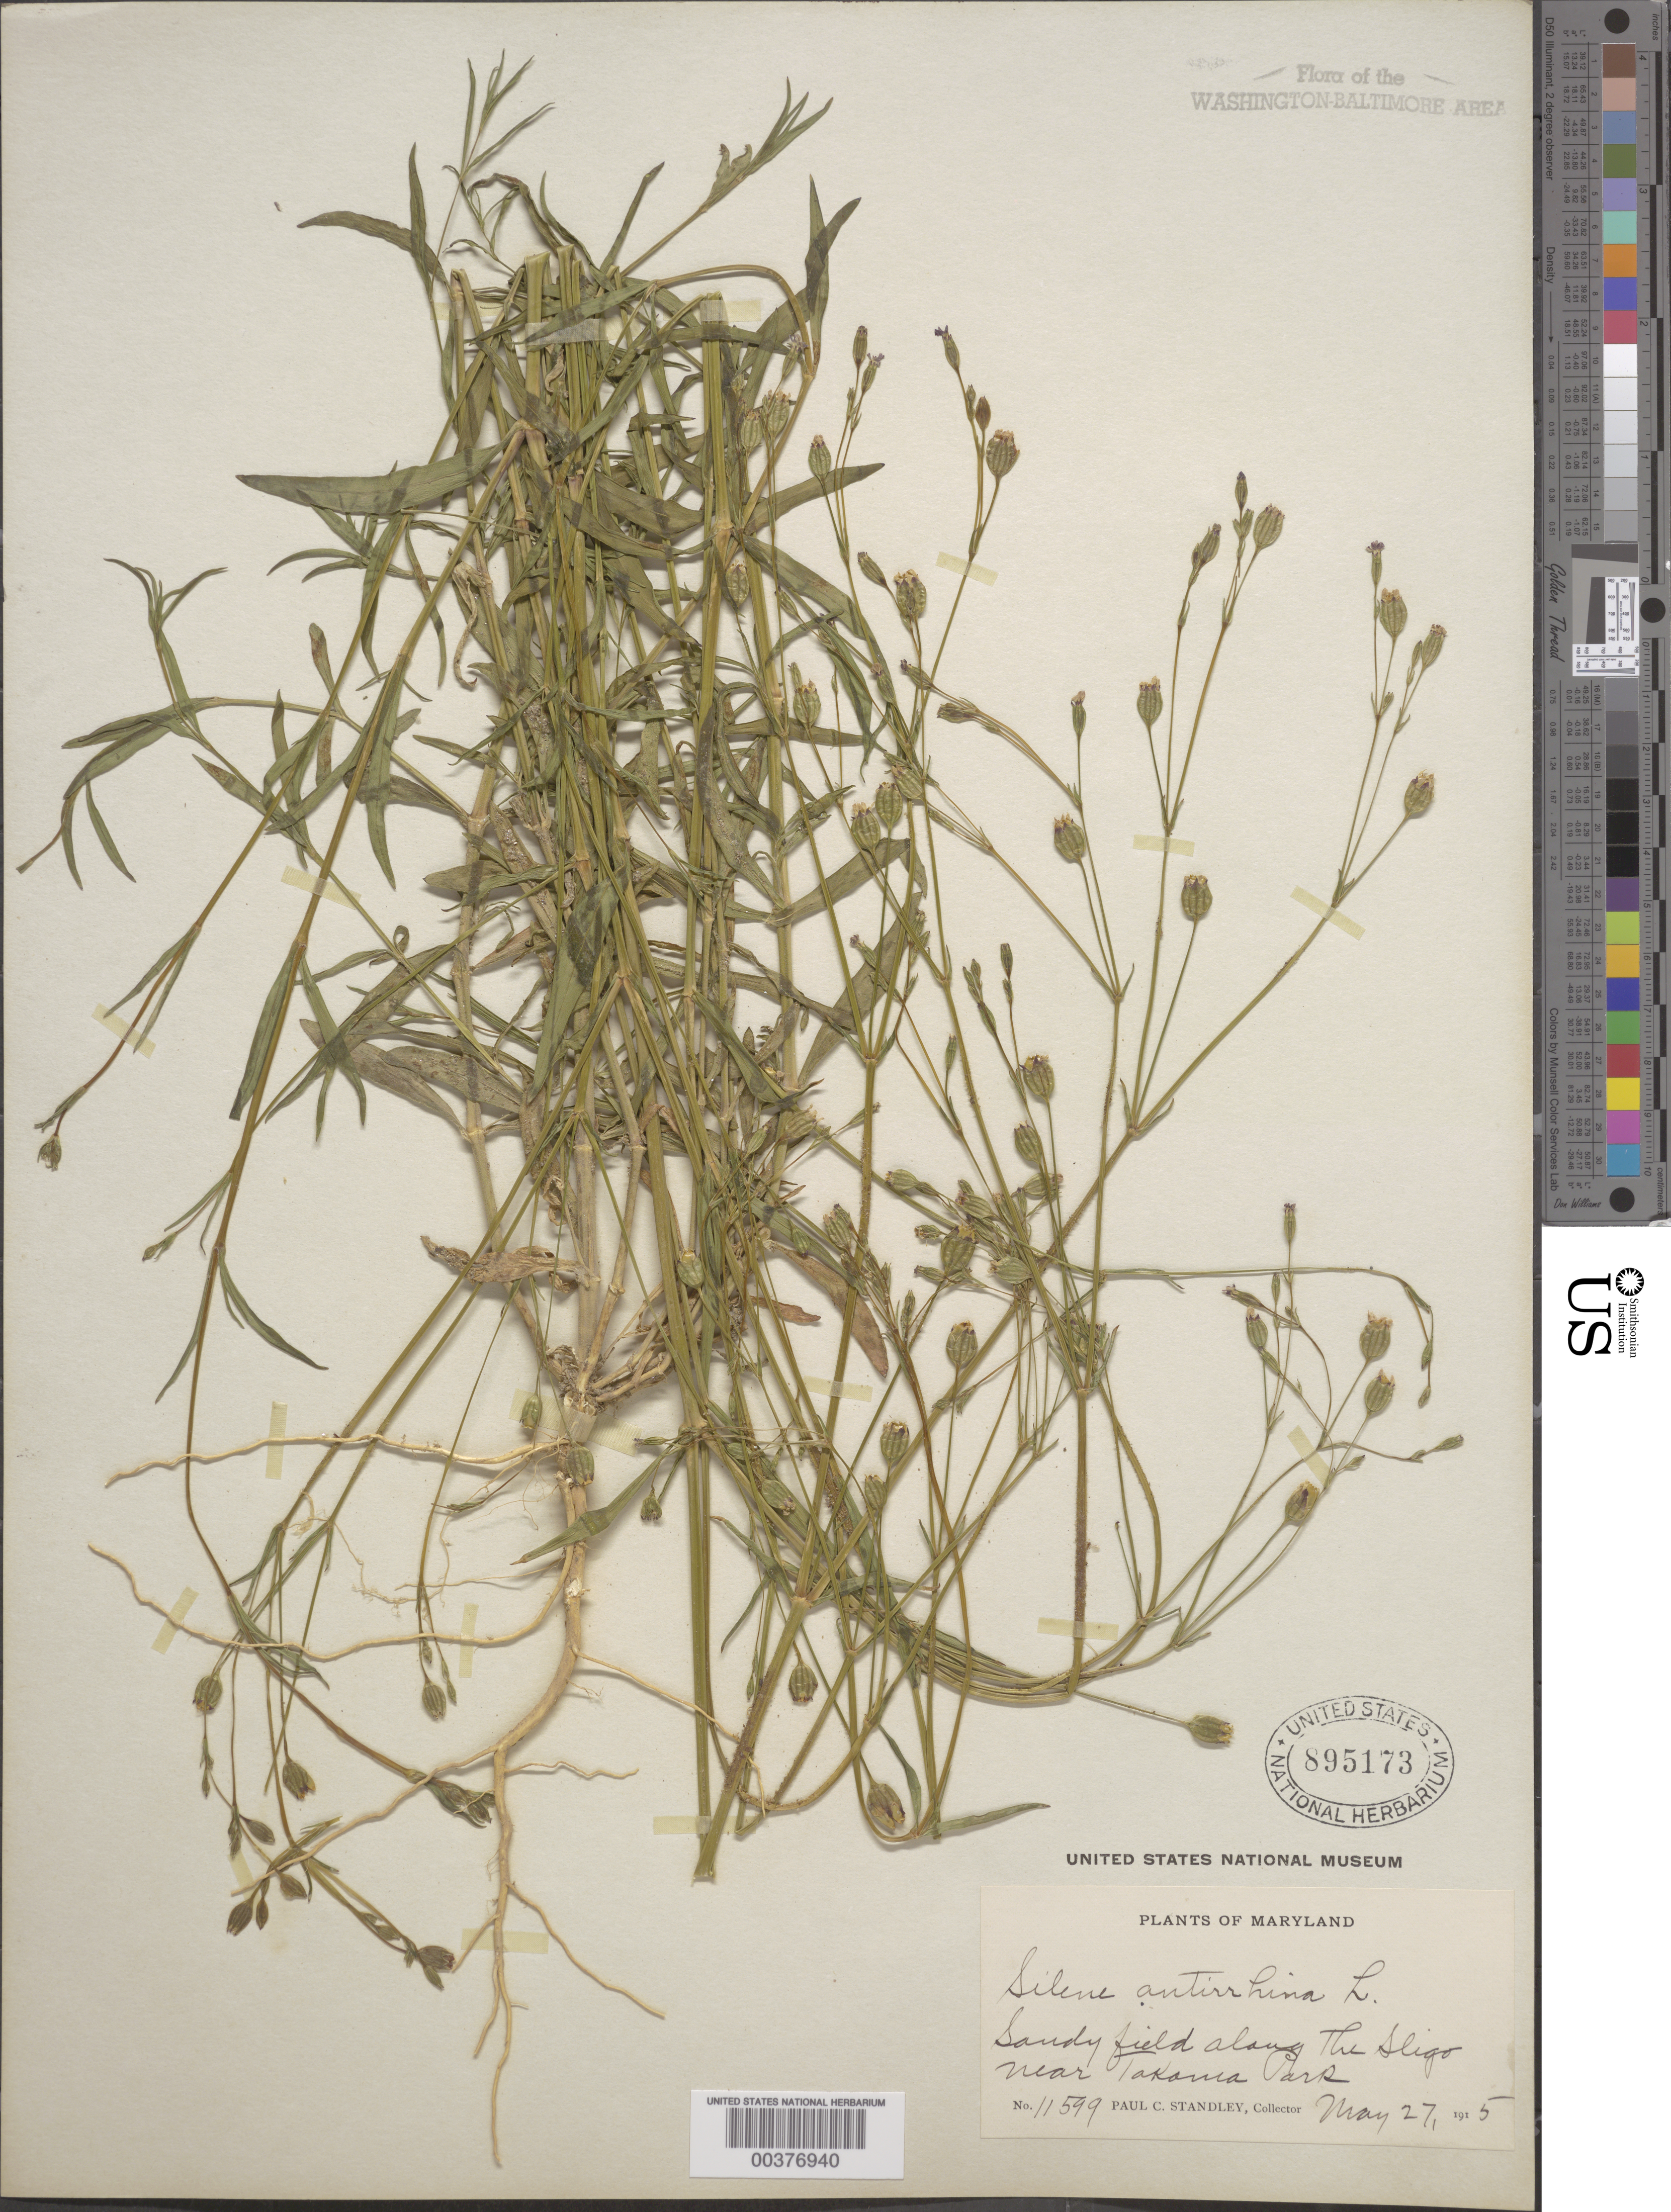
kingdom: Plantae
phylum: Tracheophyta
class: Magnoliopsida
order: Caryophyllales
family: Caryophyllaceae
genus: Silene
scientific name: Silene antirrhina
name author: L.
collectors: P. C. Standley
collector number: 11599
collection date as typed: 27 May 1915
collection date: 1915-05-27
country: United States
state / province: Maryland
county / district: Montgomery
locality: Sligo near Takoma Park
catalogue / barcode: US 895173